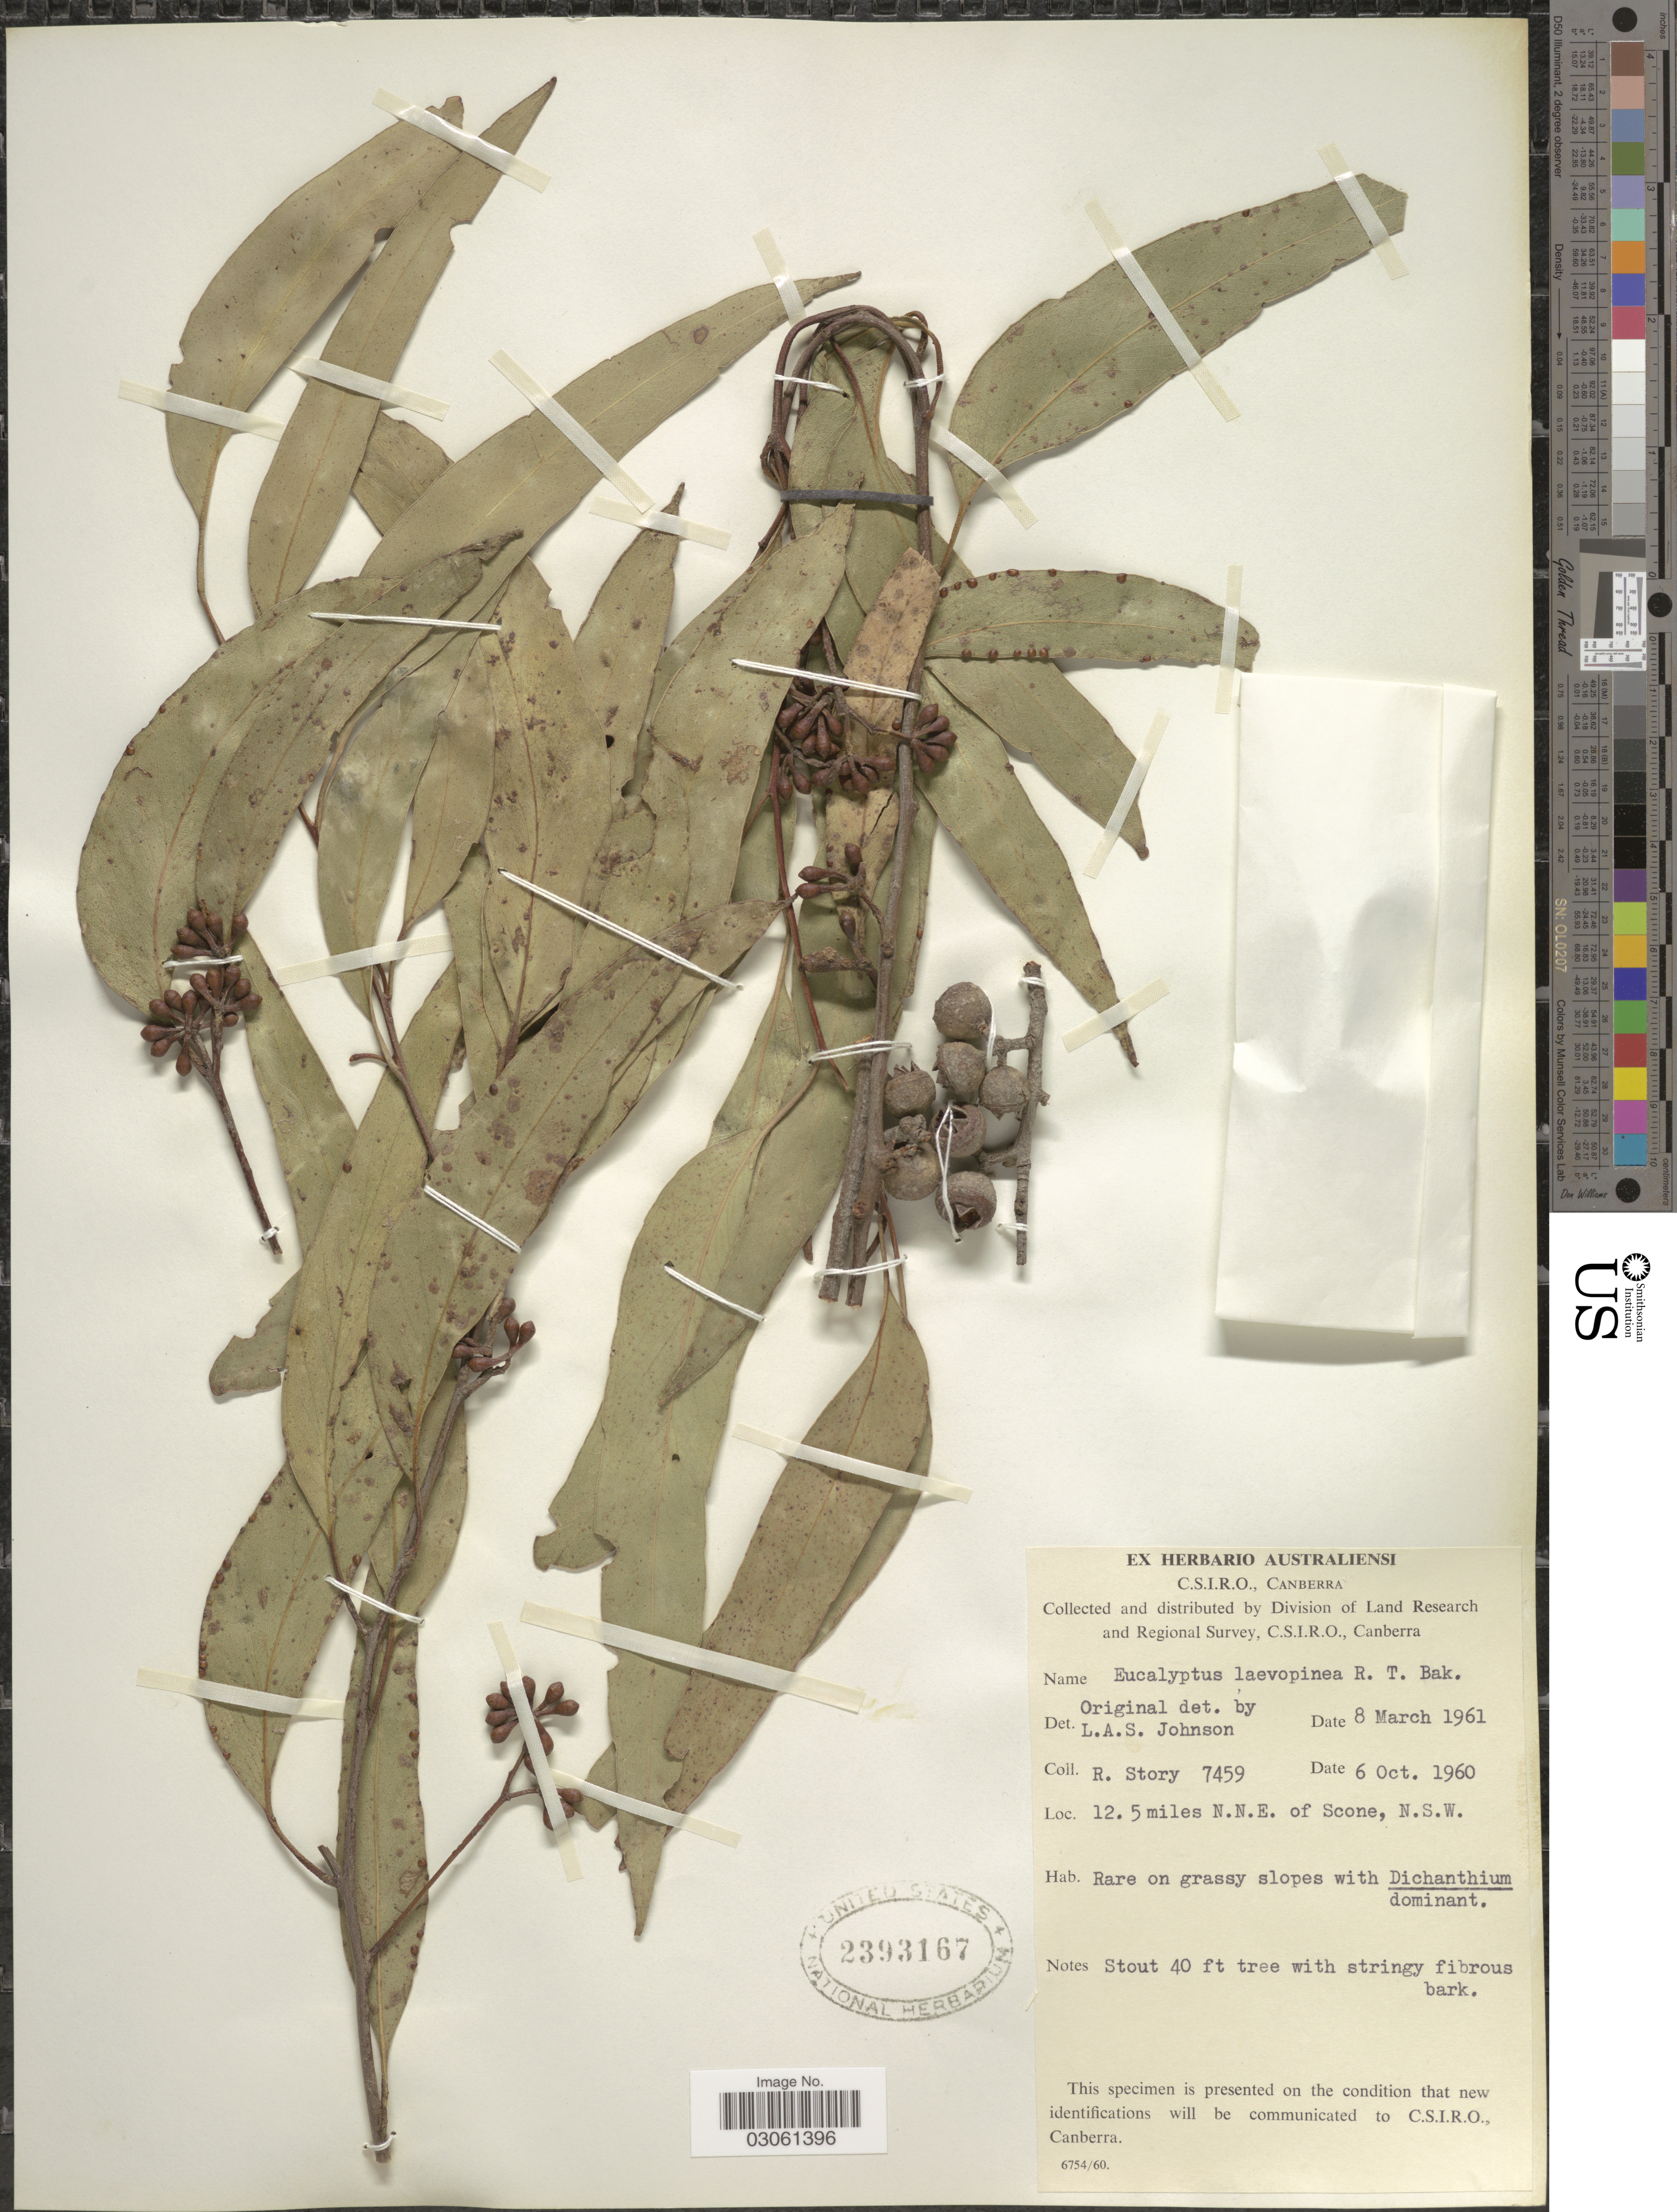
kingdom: Plantae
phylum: Tracheophyta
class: Magnoliopsida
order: Myrtales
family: Myrtaceae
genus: Eucalyptus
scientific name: Eucalyptus laevopinea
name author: F. Muell. ex R.T. Baker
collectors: R. Story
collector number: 7459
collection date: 1960-10-06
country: Australia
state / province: New South Wales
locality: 12.5 miles N. N. E. of Scone, N. S. W.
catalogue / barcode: US 2393167